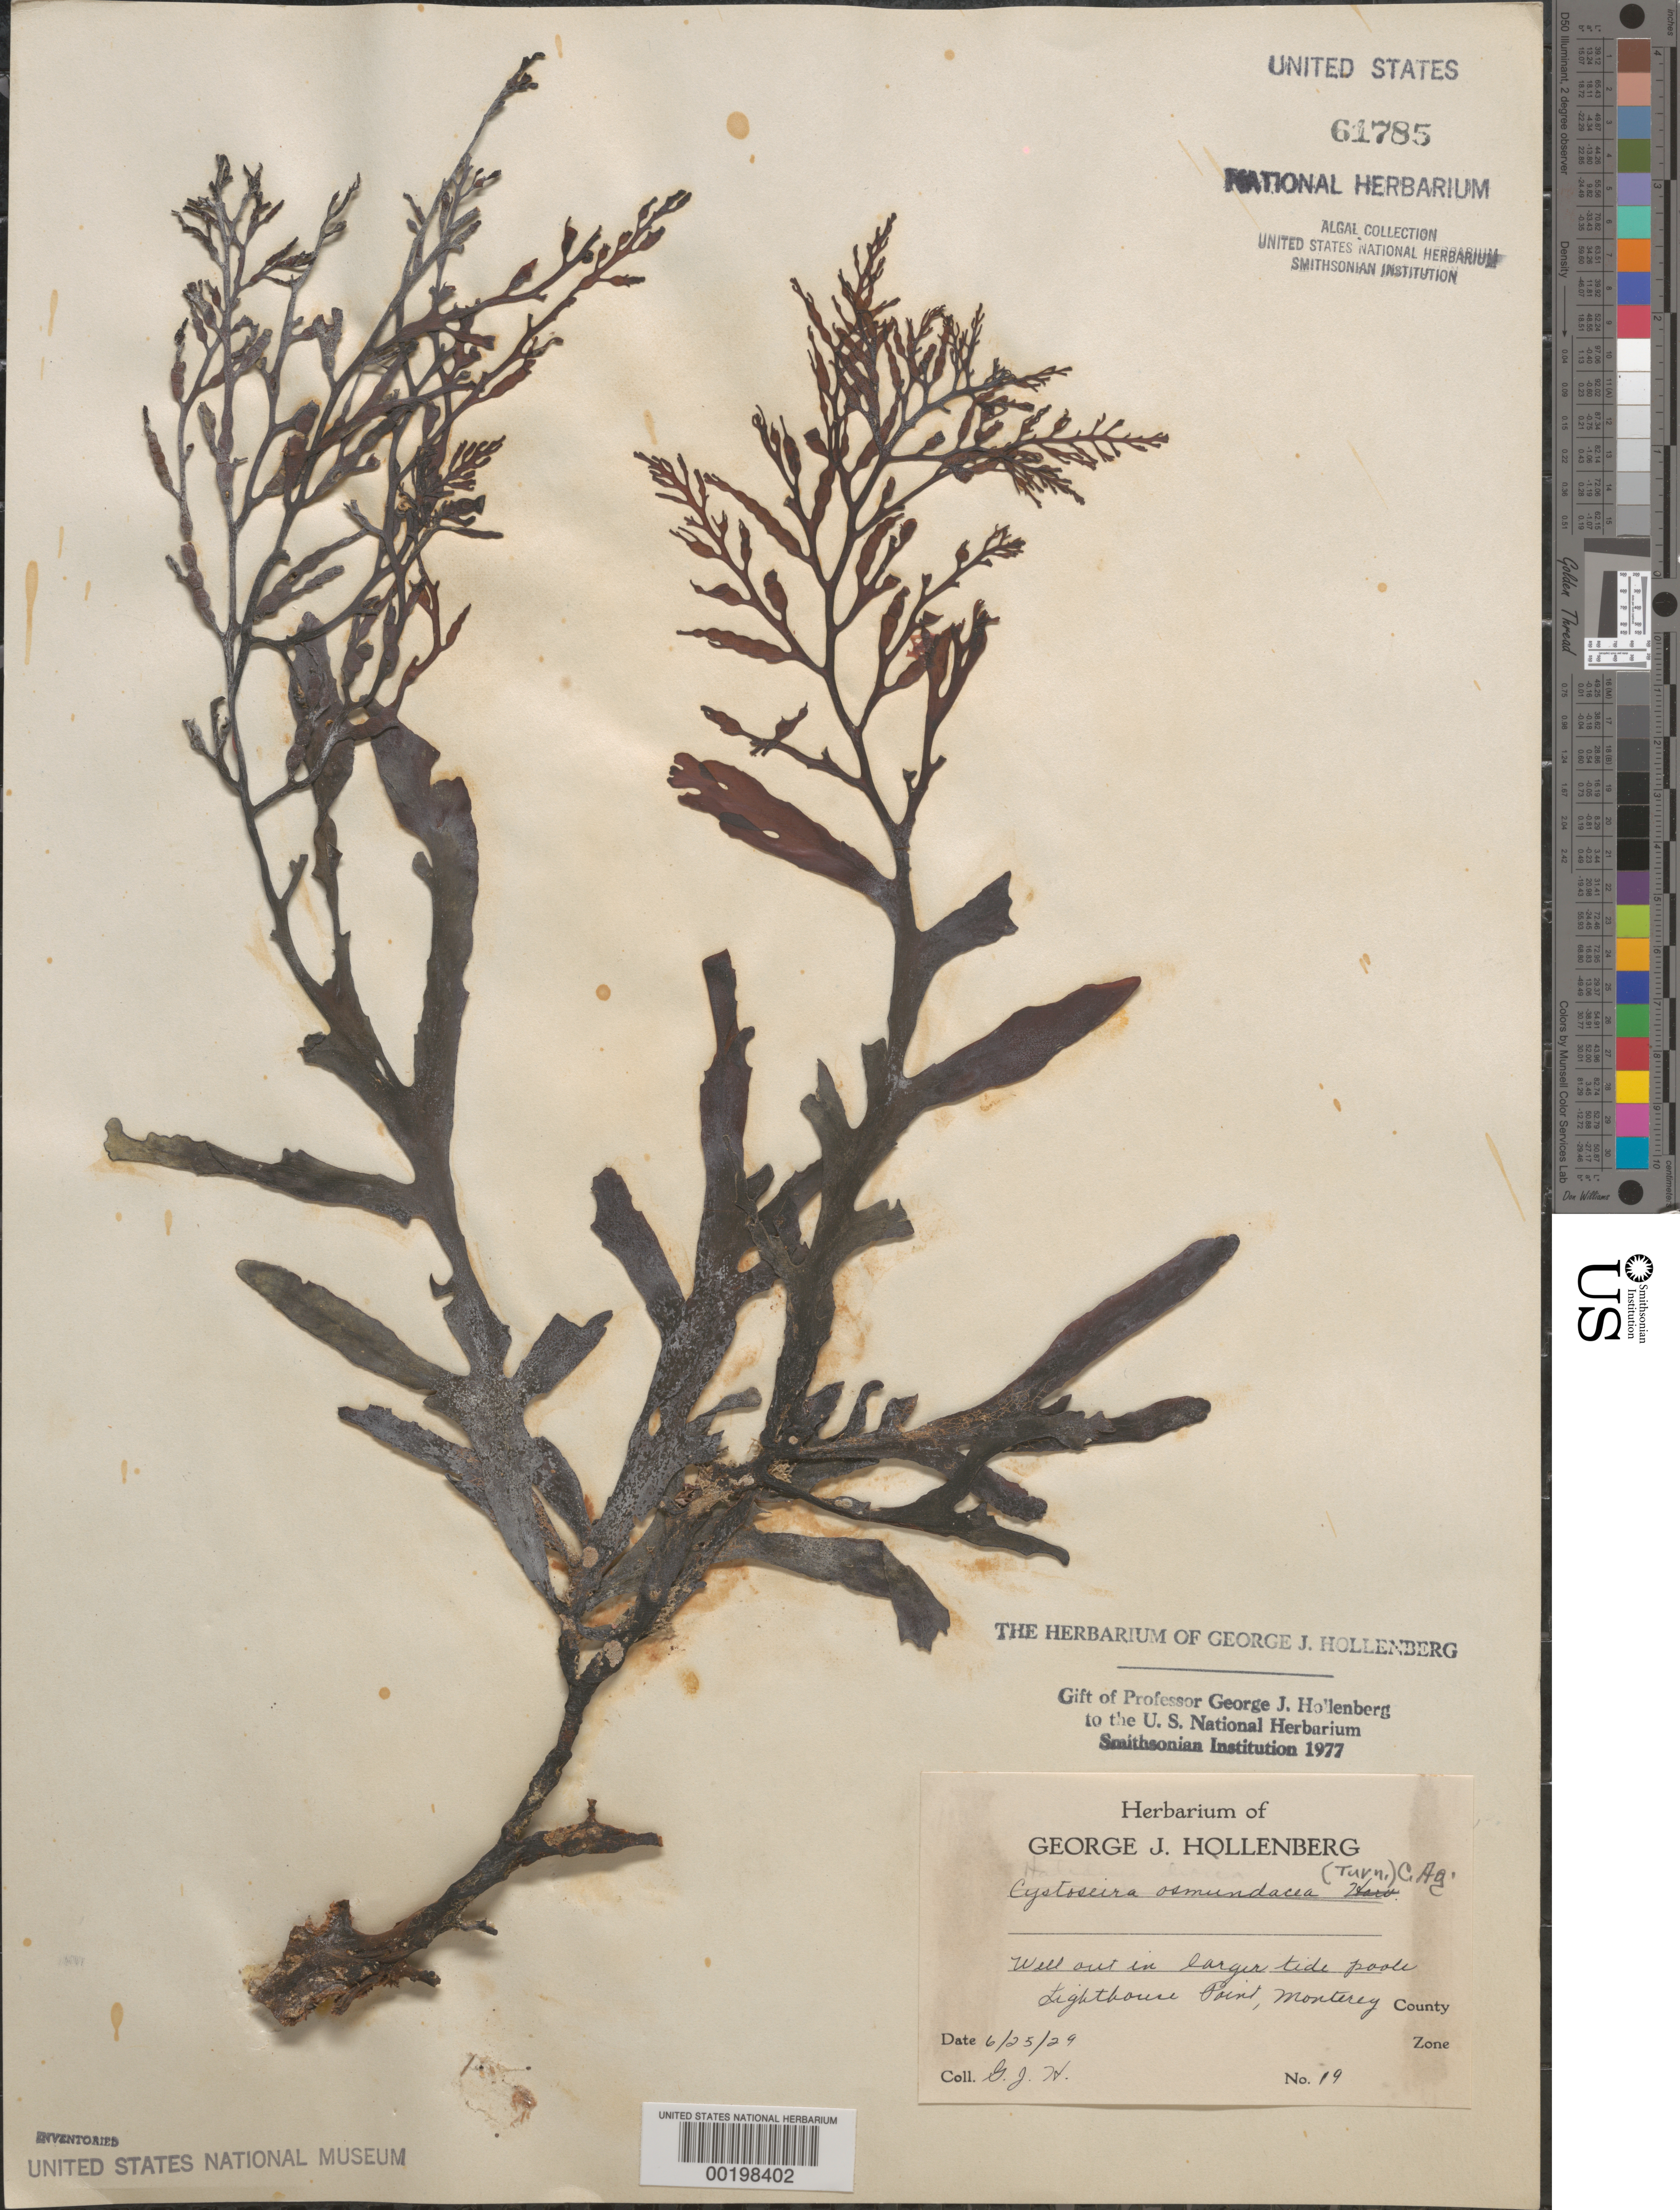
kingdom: Chromista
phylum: Ochrophyta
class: Phaeophyceae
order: Fucales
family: Sargassaceae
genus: Cystoseira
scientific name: Cystoseira osmundacea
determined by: Hollenberg, George J.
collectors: G. Hollenberg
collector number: GJH 19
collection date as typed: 25 Jun 1929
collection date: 1929-06-25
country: United States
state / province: California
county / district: Monterey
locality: Lighthouse Point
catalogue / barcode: US 61785